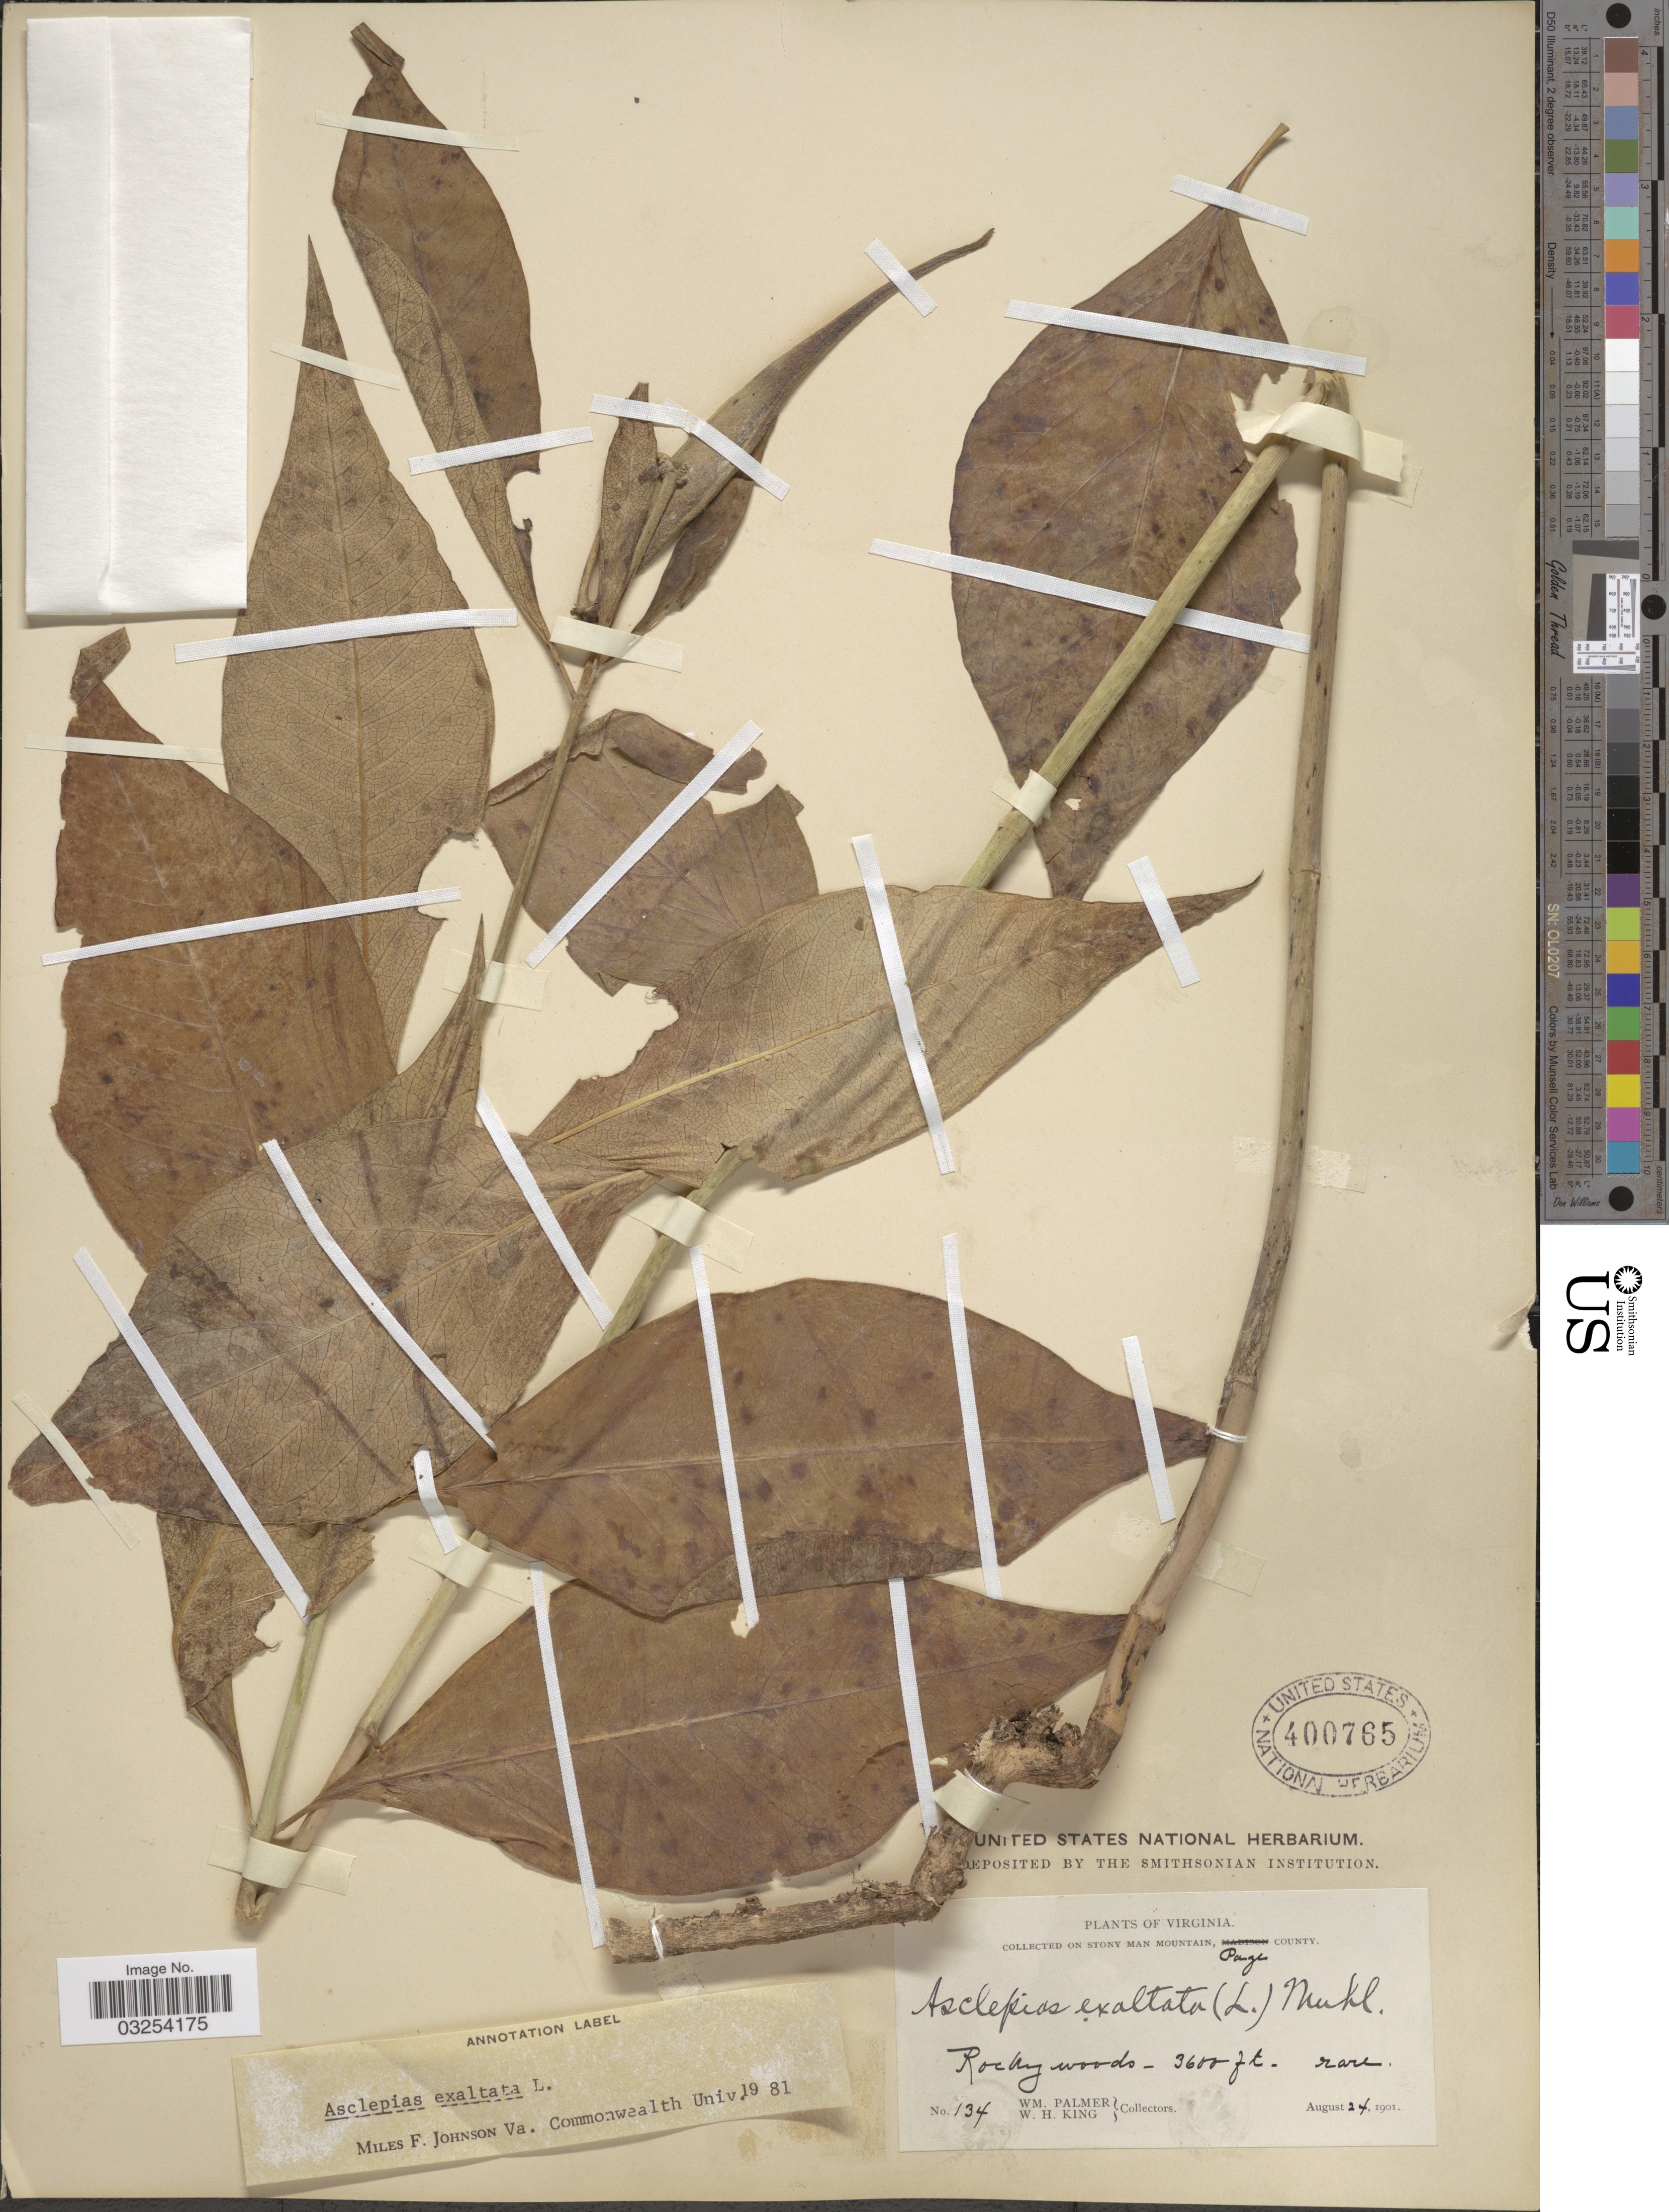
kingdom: Plantae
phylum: Tracheophyta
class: Magnoliopsida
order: Gentianales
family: Apocynaceae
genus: Asclepias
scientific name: Asclepias exaltata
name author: Muhl.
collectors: W. Palmer & W. H. King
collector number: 134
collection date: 1901-08-24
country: United States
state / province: Virginia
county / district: Page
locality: On Stony Man Mountain Page County.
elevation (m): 1097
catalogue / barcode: US 400765